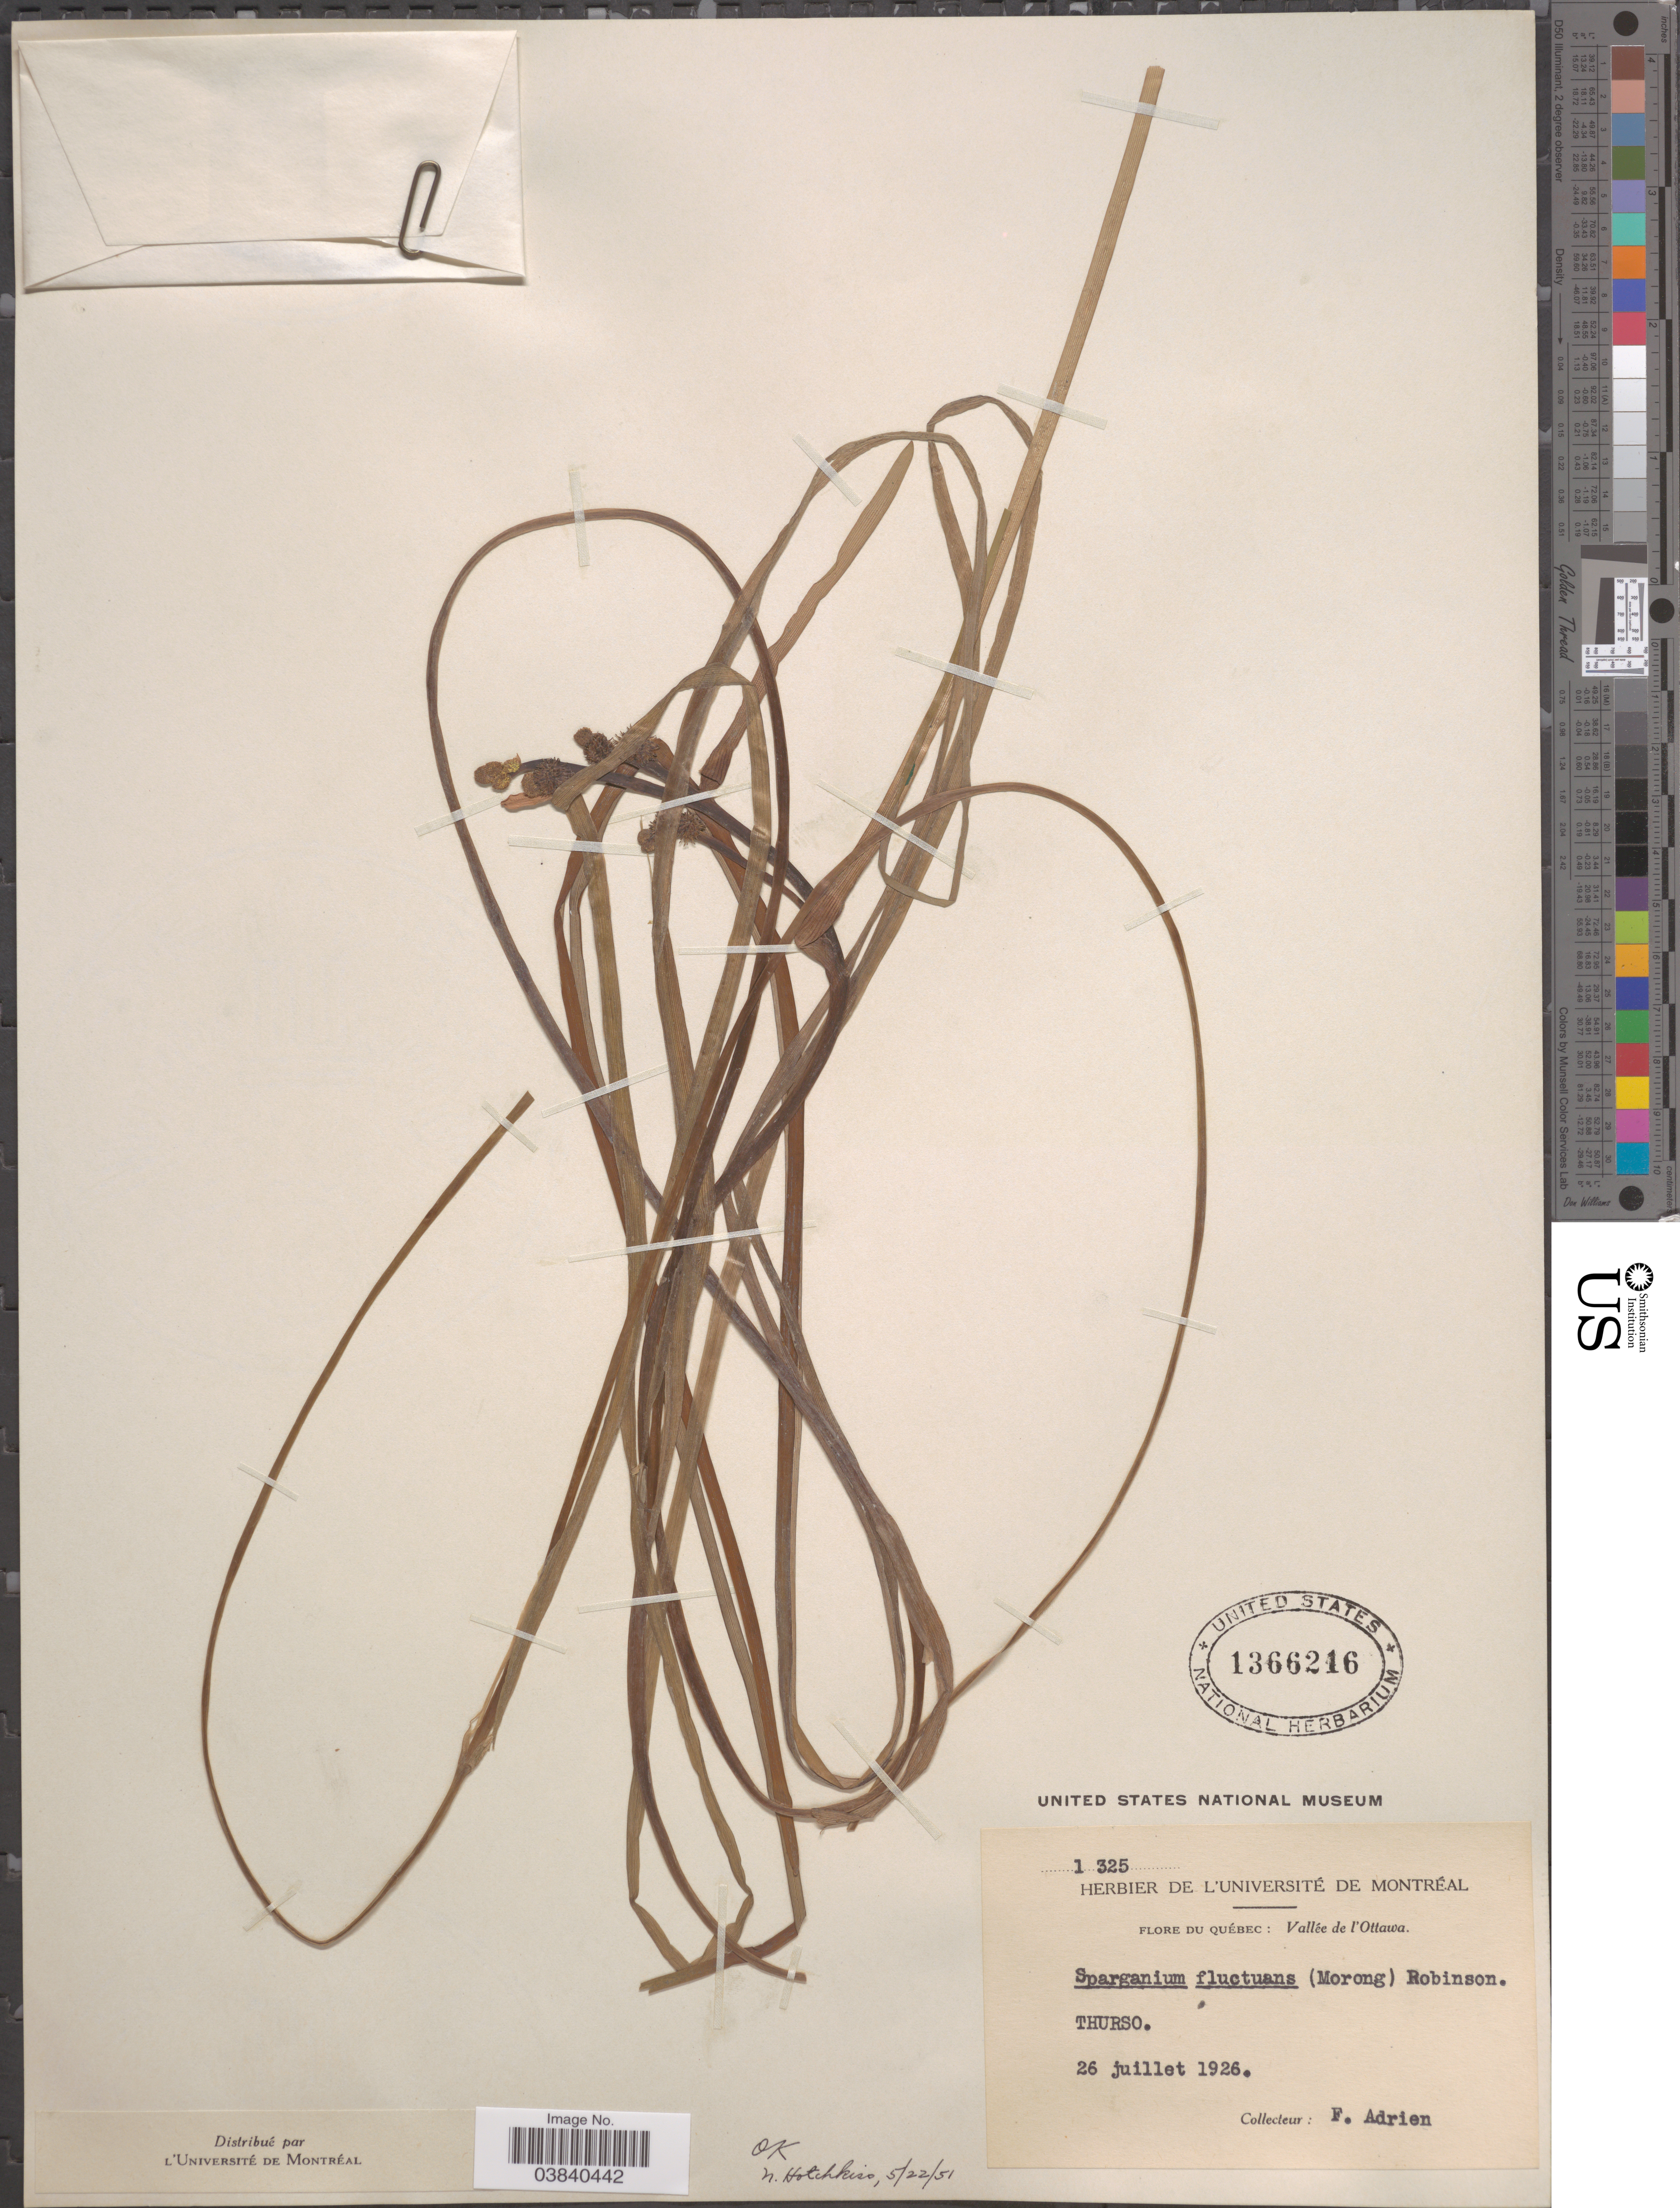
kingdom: Plantae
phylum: Tracheophyta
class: Liliopsida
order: Poales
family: Typhaceae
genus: Sparganium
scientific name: Sparganium fluctuans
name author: (Engelm.) B.L. Rob.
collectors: F. Adrien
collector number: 1325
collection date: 1926-07-26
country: Canada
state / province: Quebec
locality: Vallée de l'Ottawa. Thurso.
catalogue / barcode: US 1366216